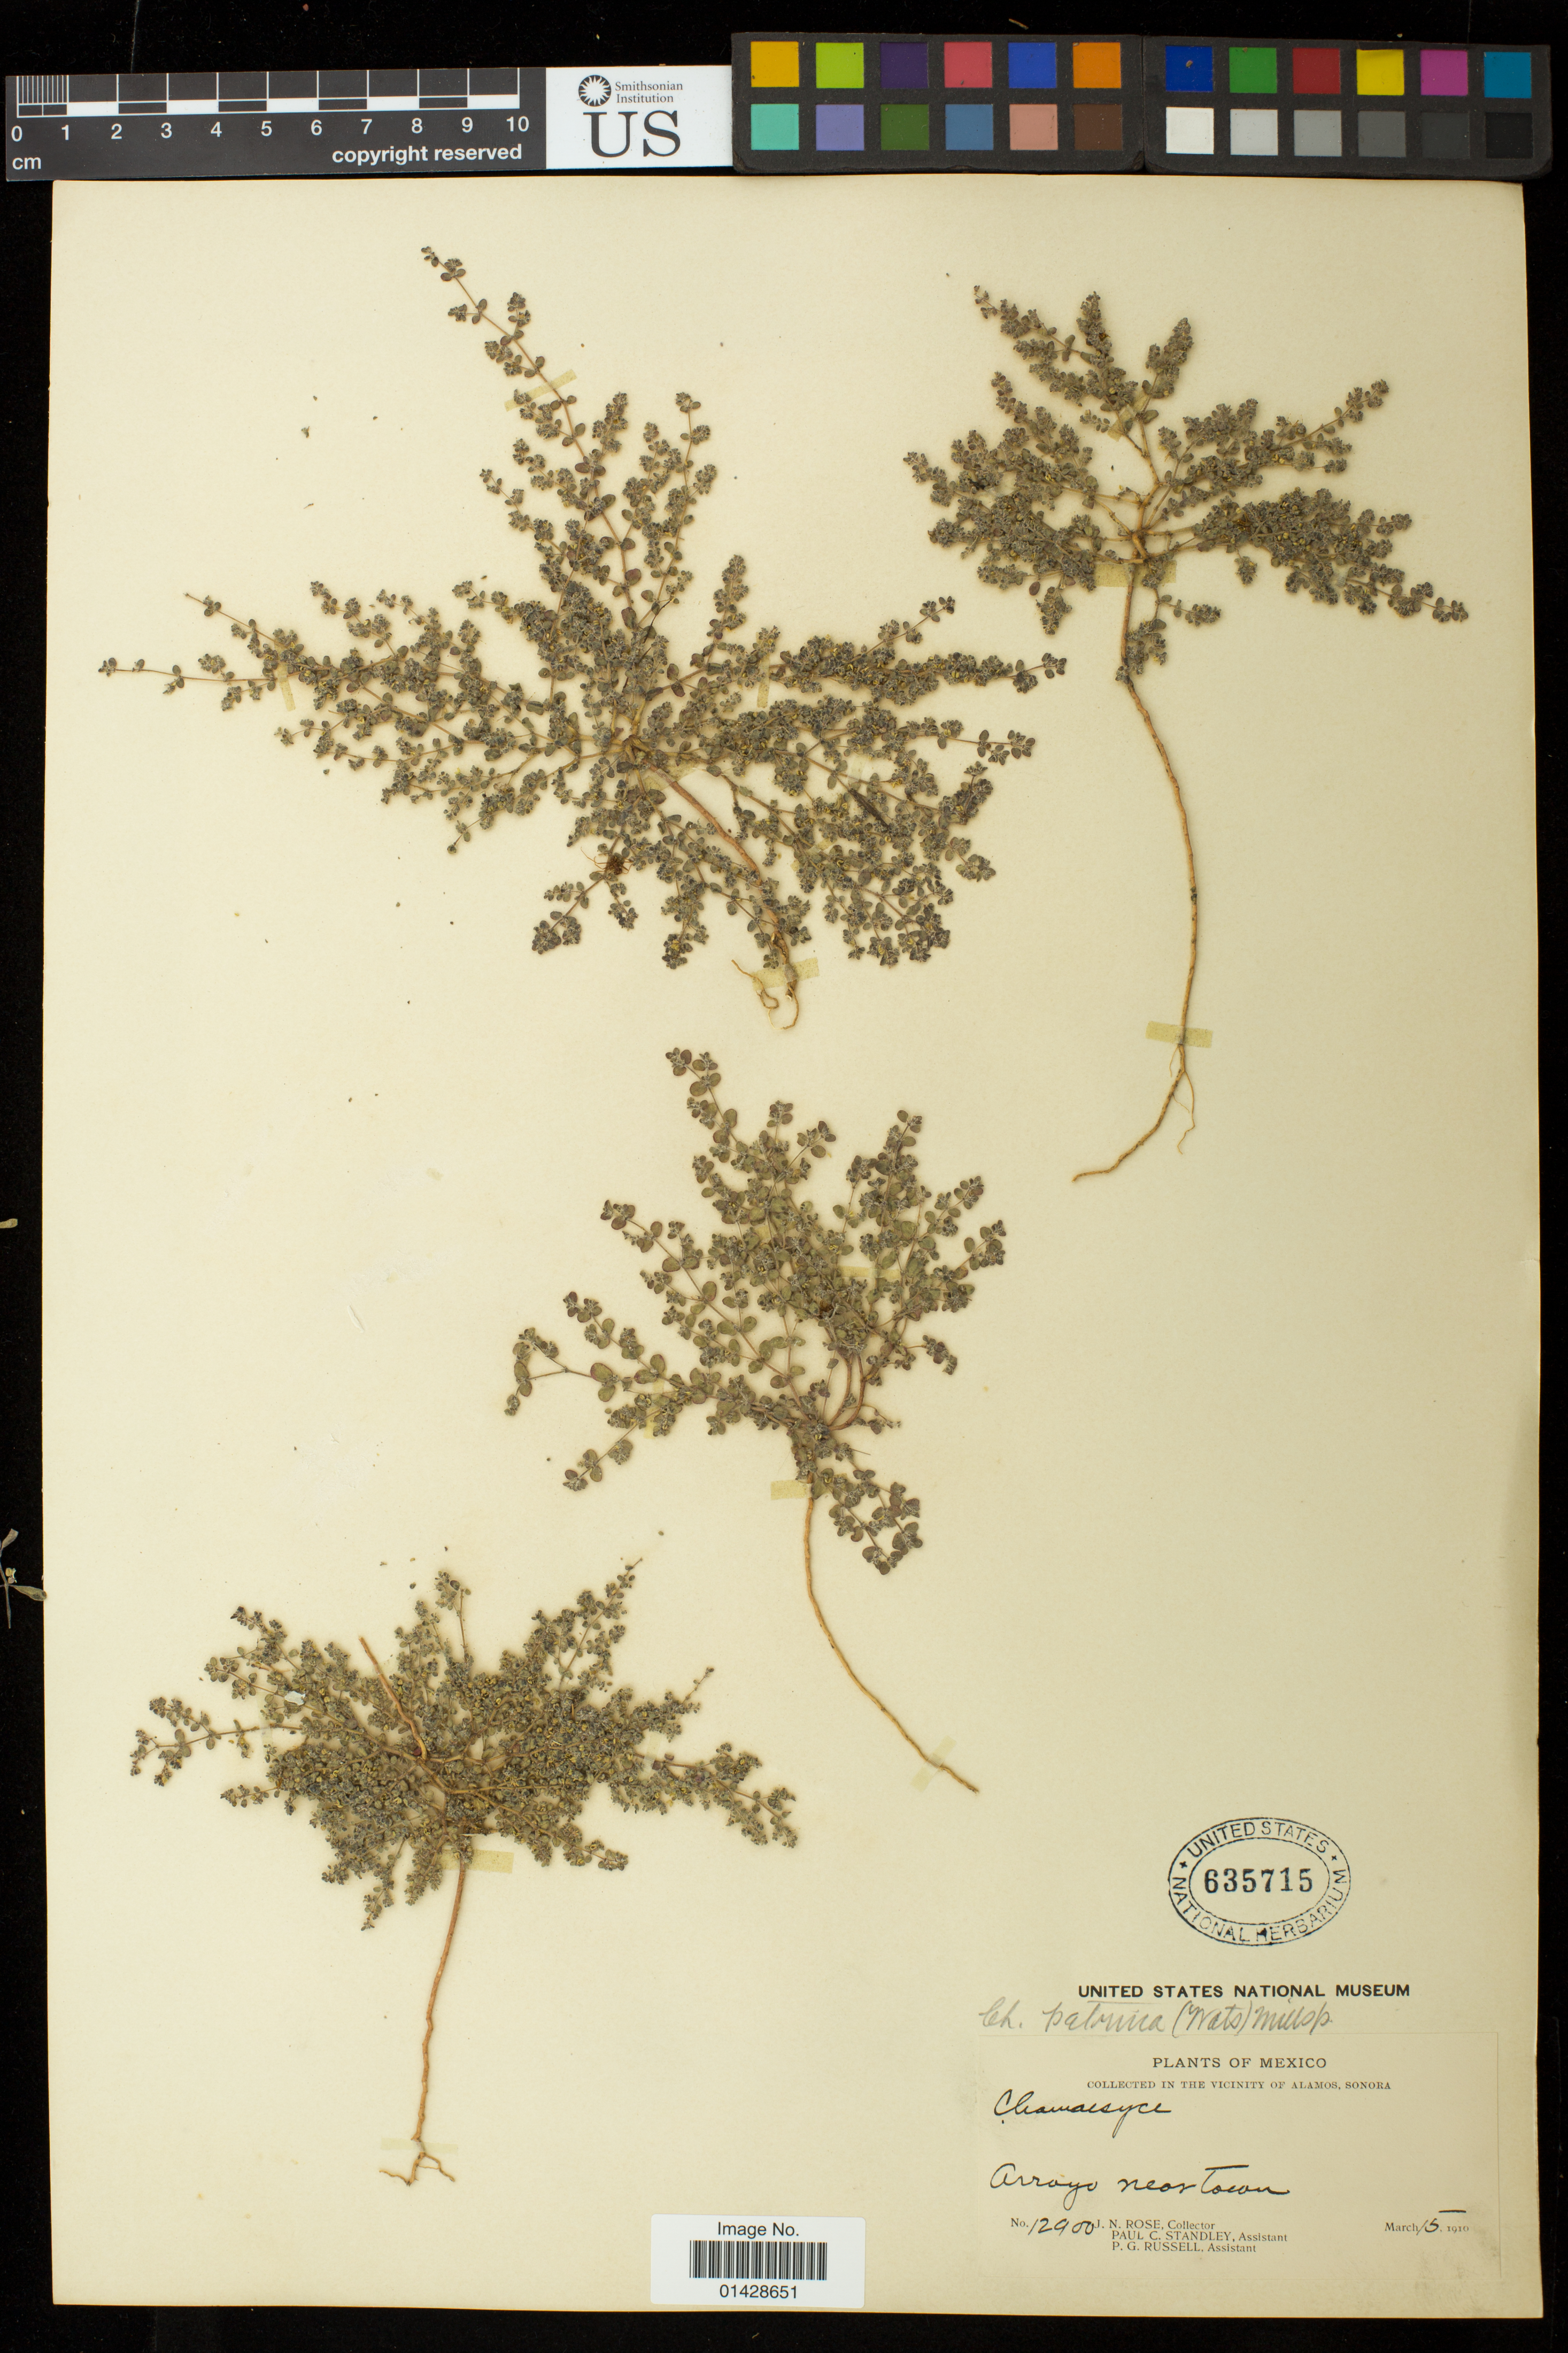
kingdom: Plantae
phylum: Tracheophyta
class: Magnoliopsida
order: Malpighiales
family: Euphorbiaceae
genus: Euphorbia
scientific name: Euphorbia petrina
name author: S. Watson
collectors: J. N. Rose, P. C. Standley & P. G. Russell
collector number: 12900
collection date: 1910-03-15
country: Mexico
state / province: Sonora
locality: In the vicinity of Alamos; Arroyo near town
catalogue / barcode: US 635715